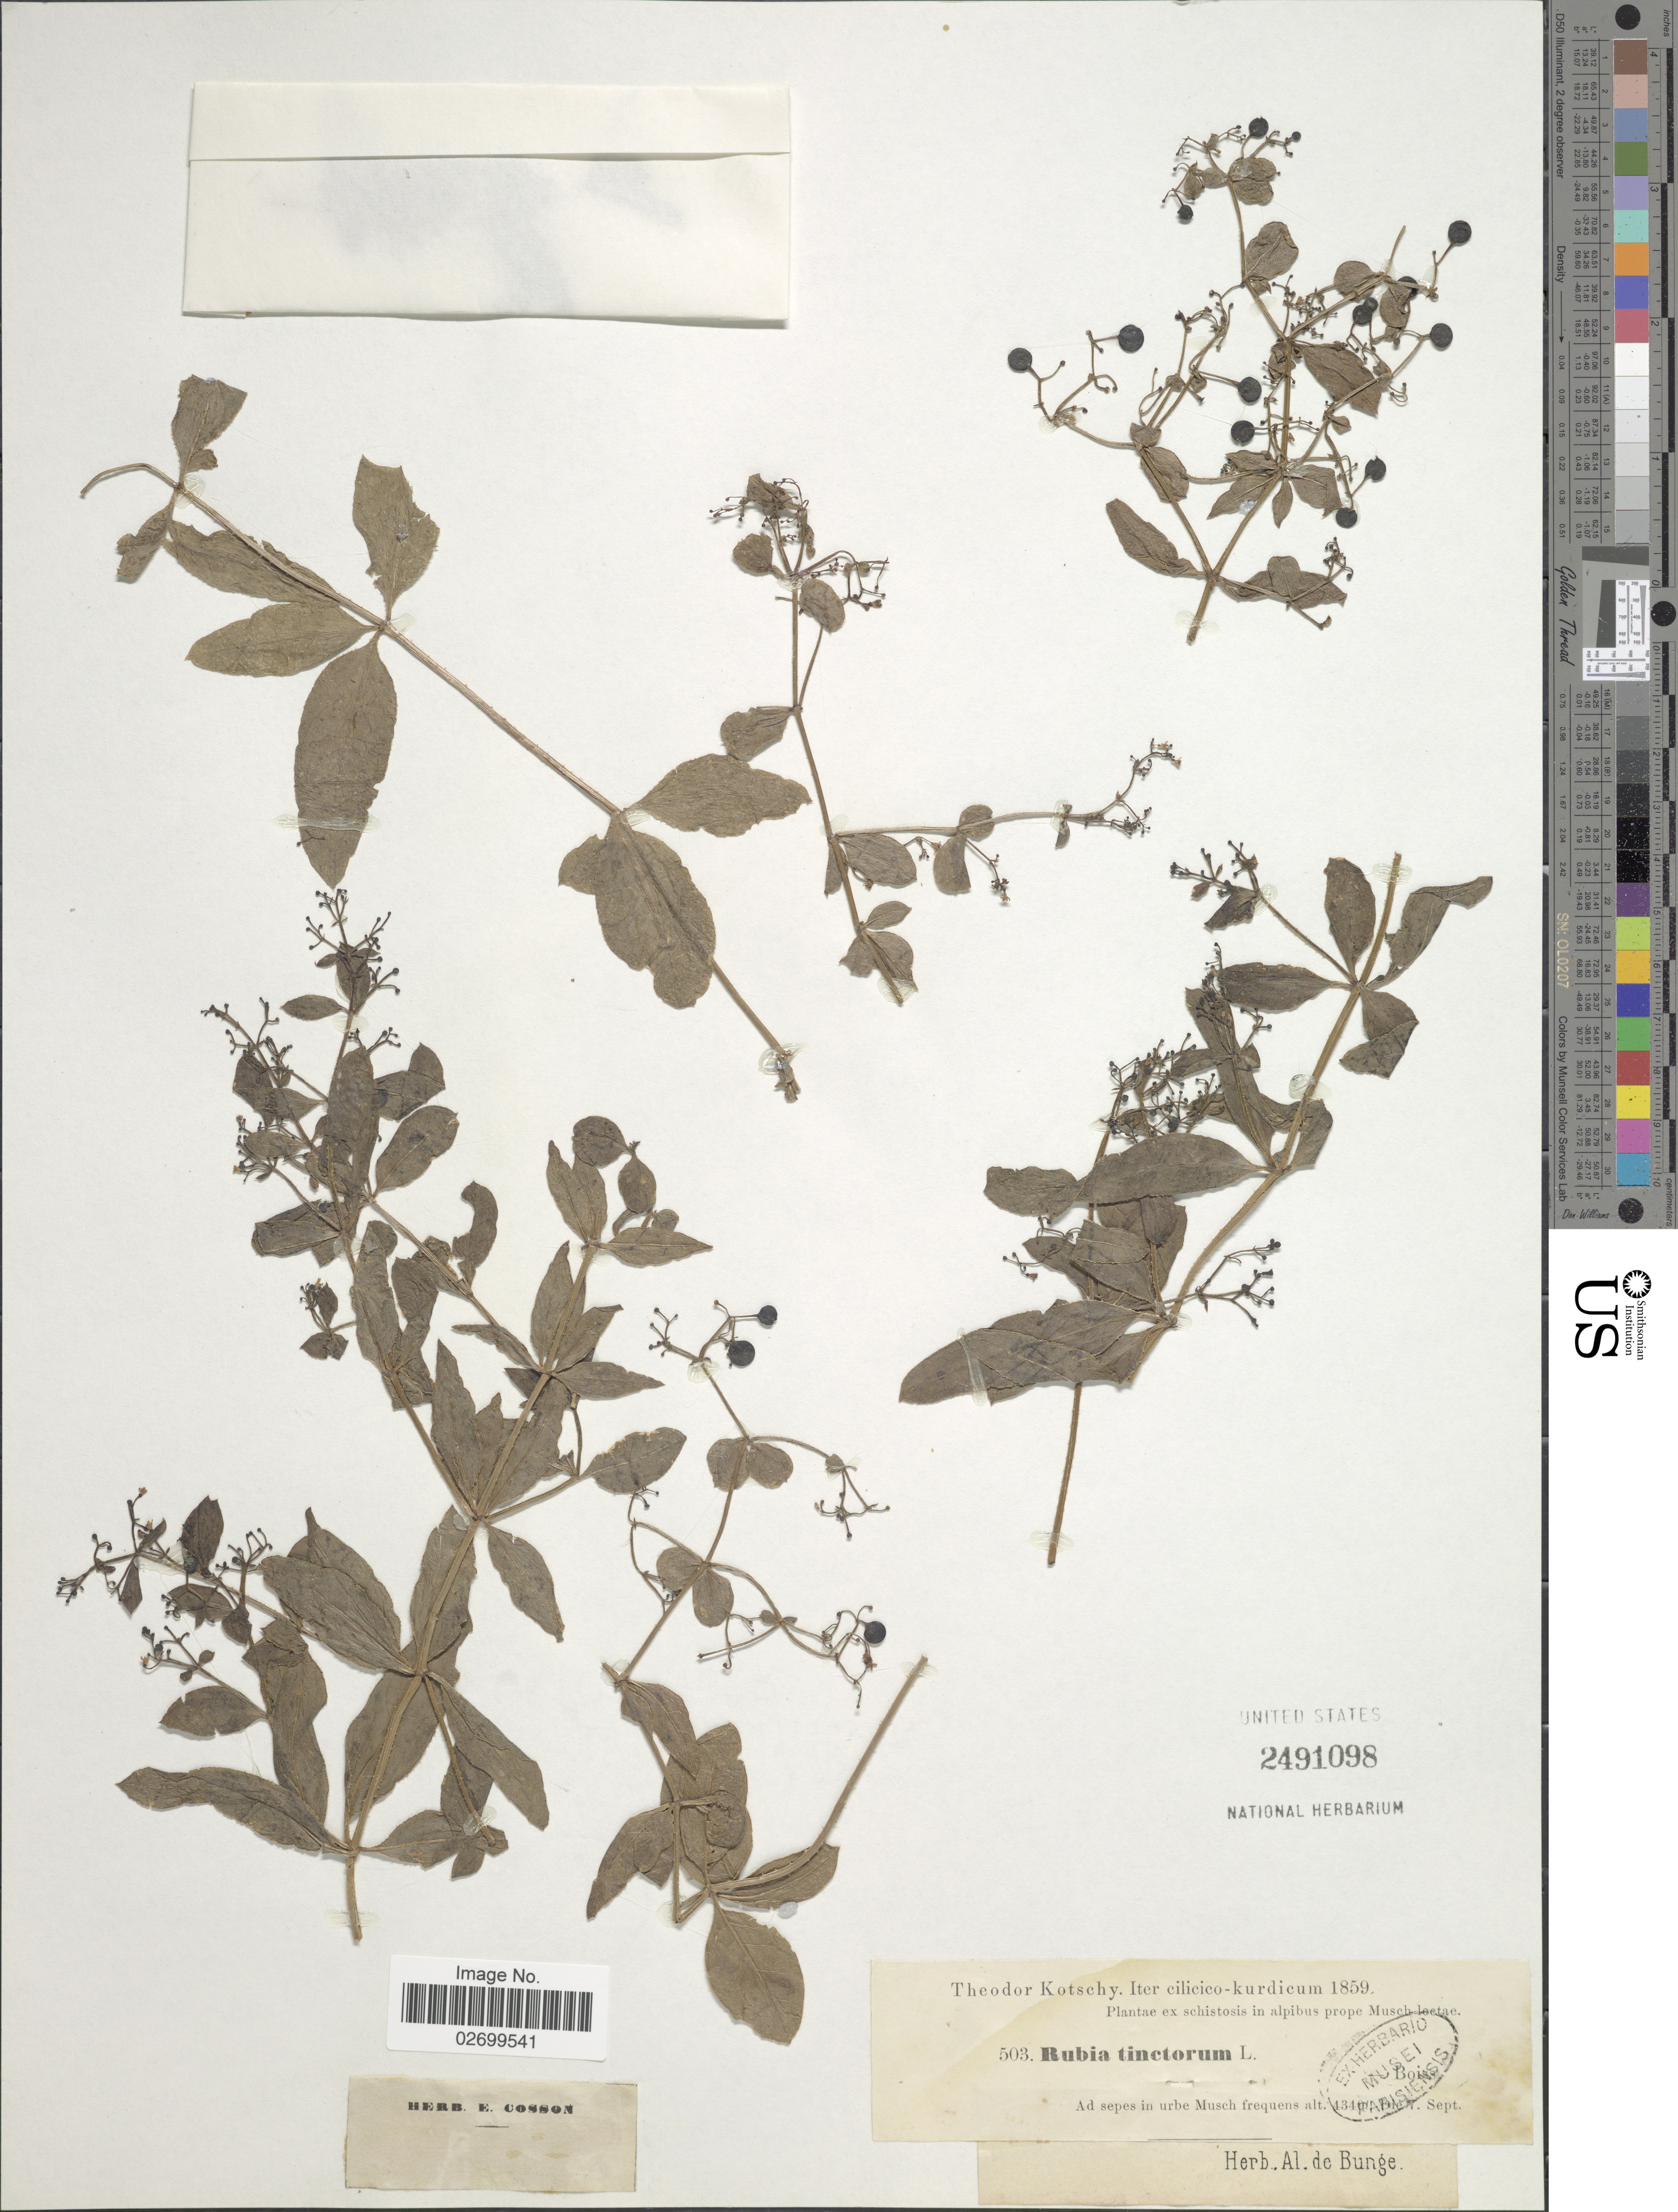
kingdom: Plantae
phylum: Tracheophyta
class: Magnoliopsida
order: Gentianales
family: Rubiaceae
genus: Rubia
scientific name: Rubia tinctorum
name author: L.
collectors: K. G. Kotschy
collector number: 503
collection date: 1859-09-07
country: Turkey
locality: Iter cilicico-kurdicum, ad sepes in urbe Musch frequens.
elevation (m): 1323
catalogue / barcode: US 2491098